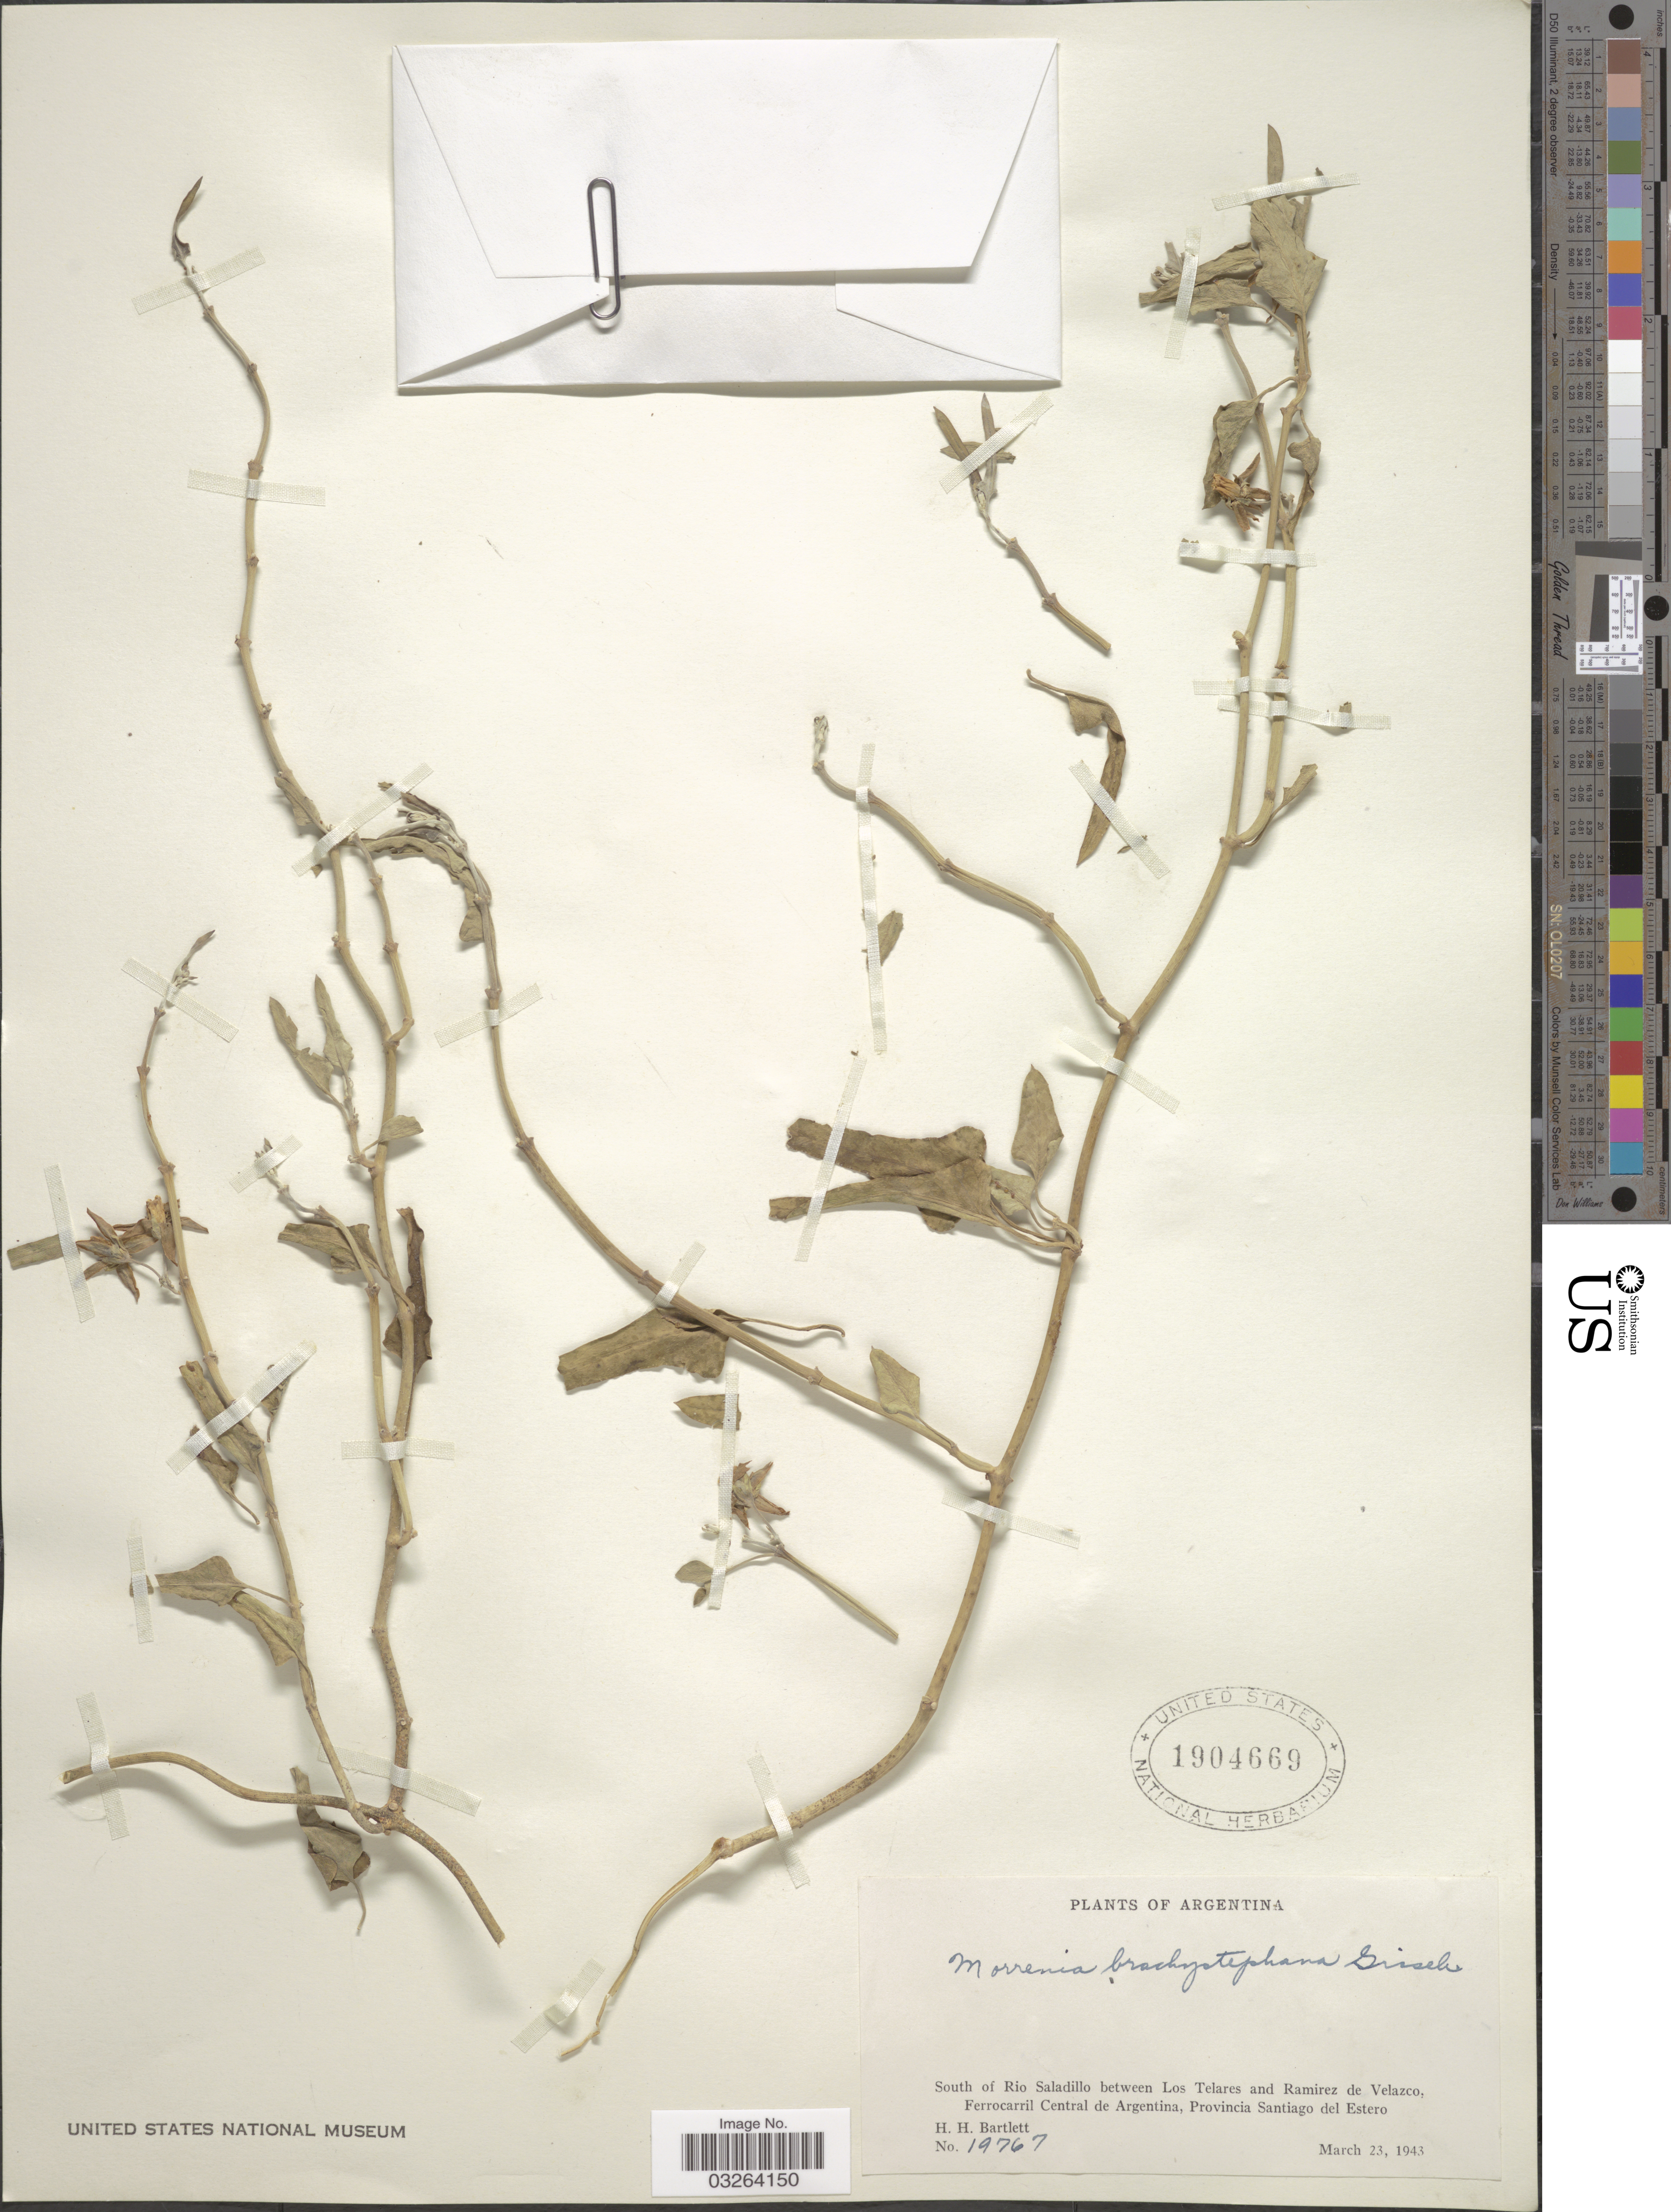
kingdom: Plantae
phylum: Tracheophyta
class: Magnoliopsida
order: Gentianales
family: Apocynaceae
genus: Morrenia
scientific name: Morrenia brachystephana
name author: Griseb.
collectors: H. H. Bartlett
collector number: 19767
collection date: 1943-03-23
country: Argentina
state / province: Santiago del Estero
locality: South of Rio Saladillo between Los Telares and Ramirez de Velazco, Ferrocarril Central de Argentina, Provincia Santiago del Estero.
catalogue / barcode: US 1904669